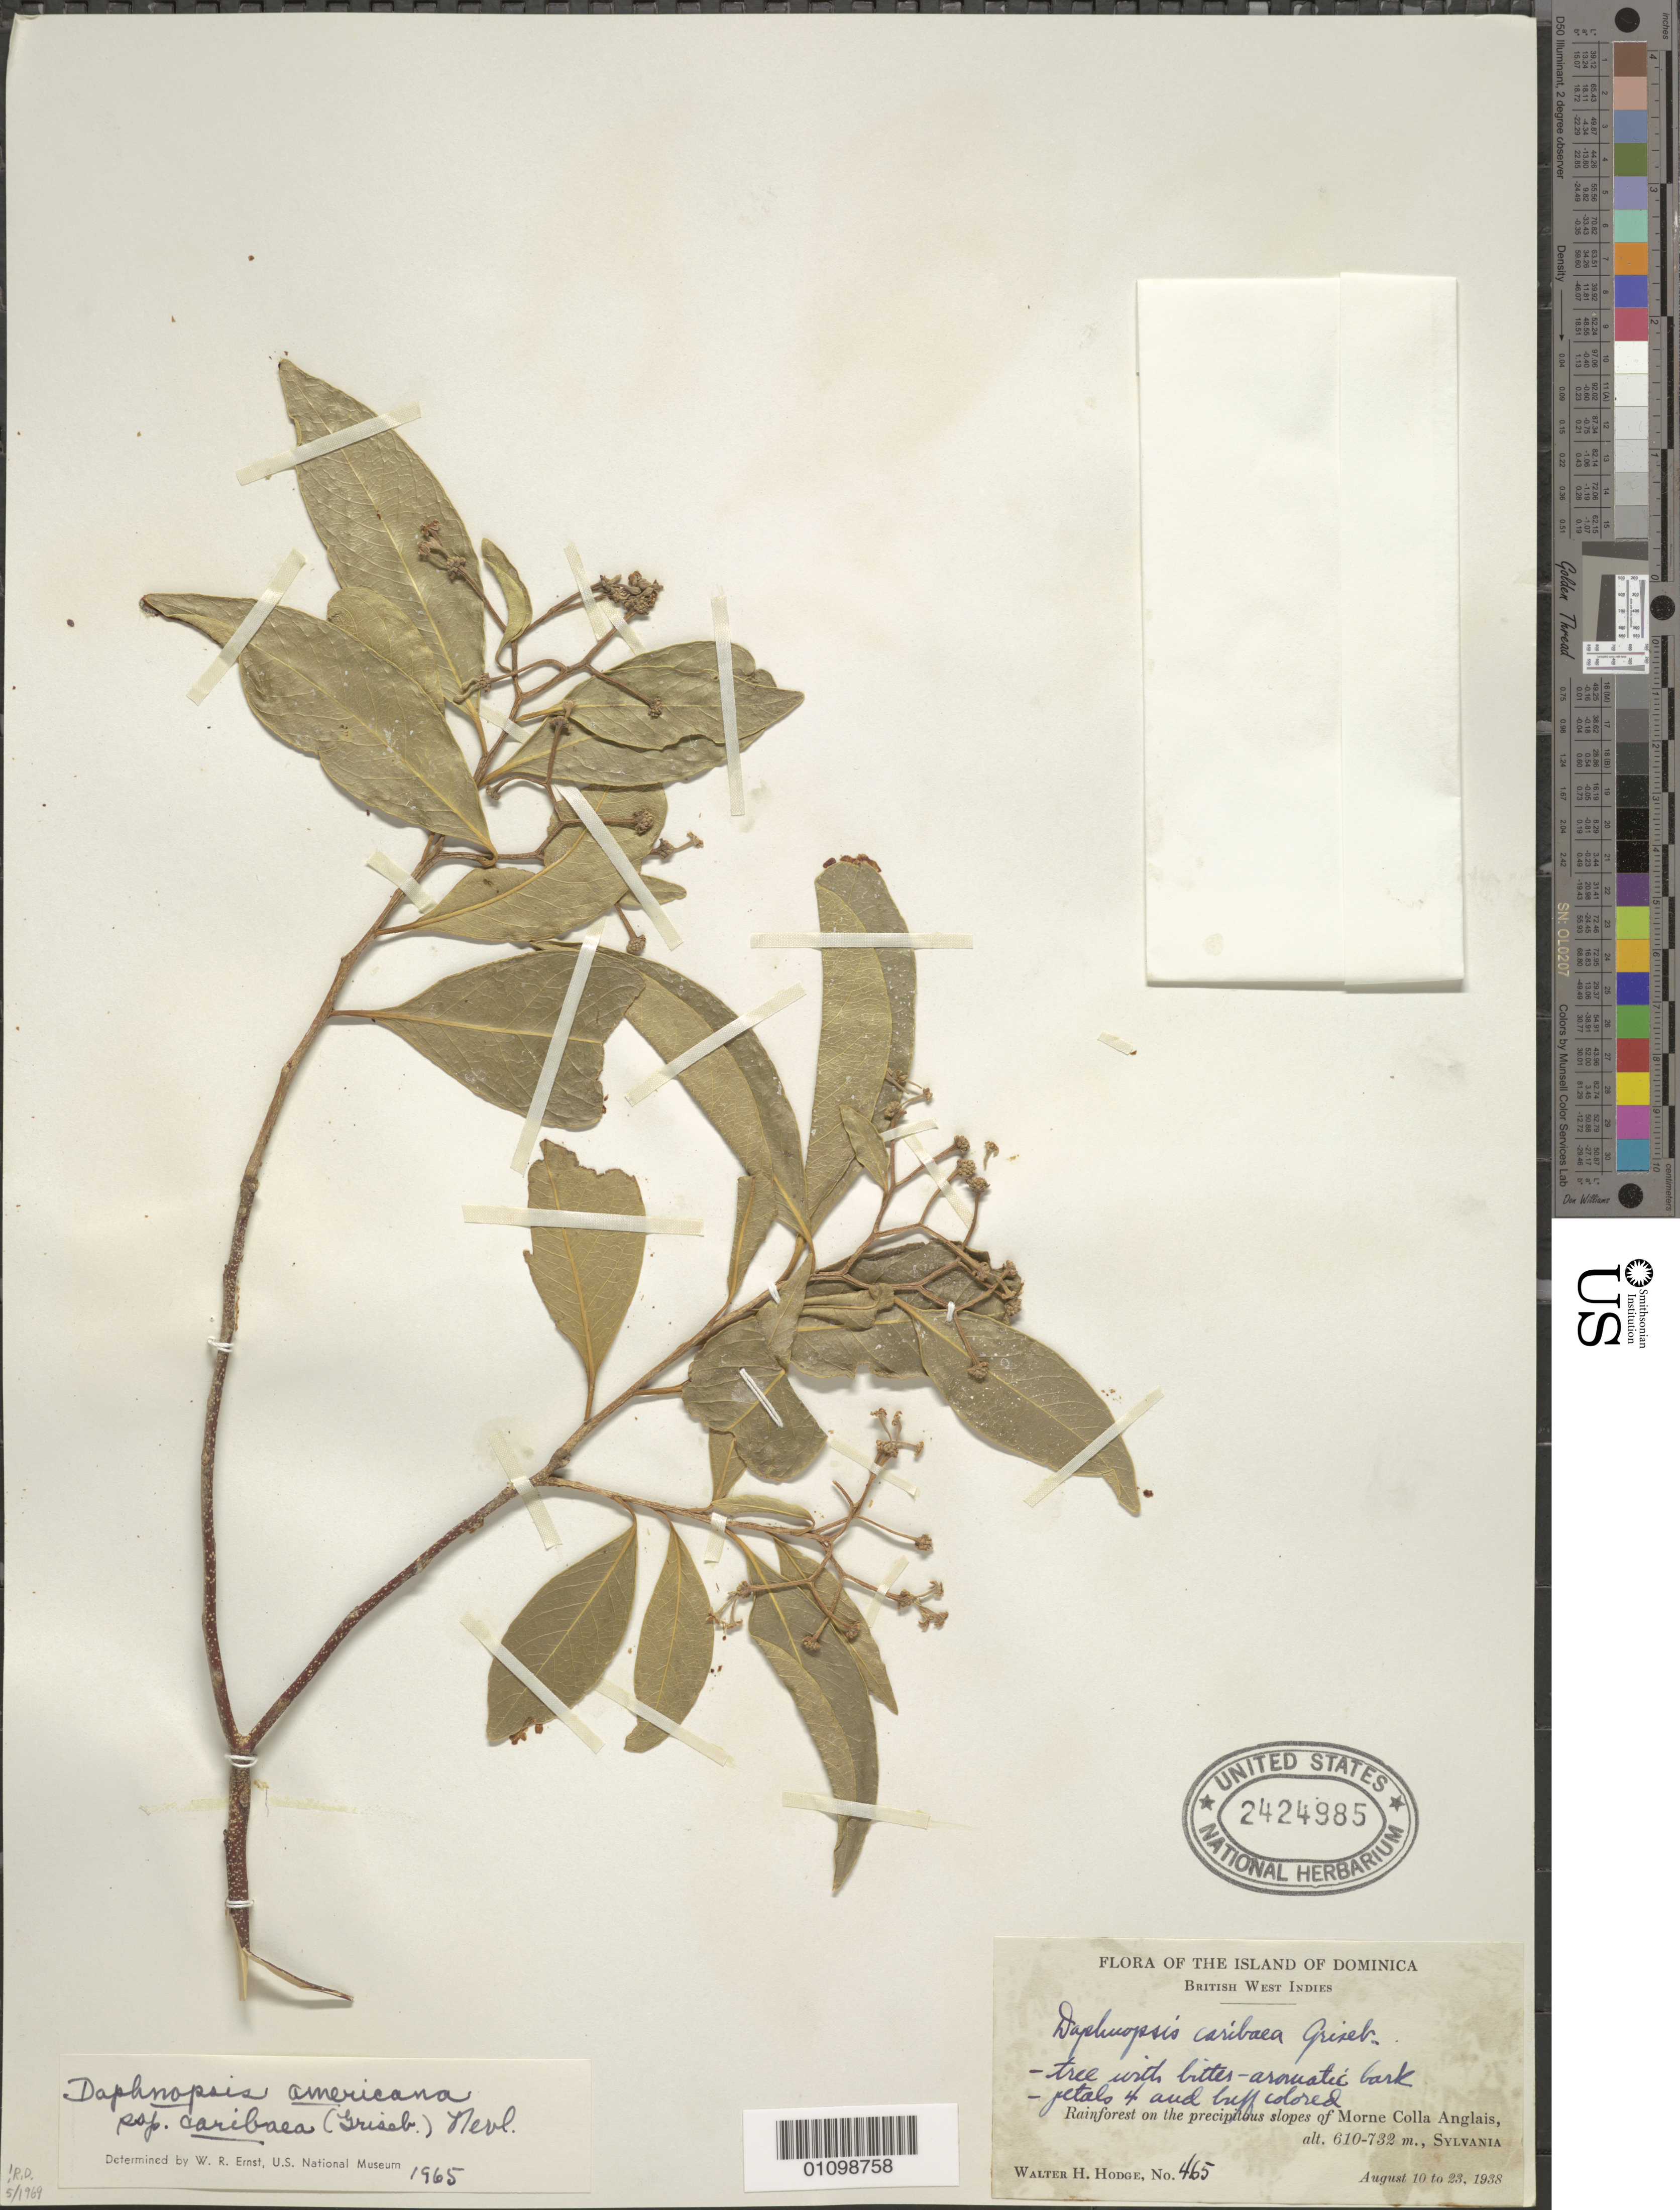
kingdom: Plantae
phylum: Tracheophyta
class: Magnoliopsida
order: Malvales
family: Thymelaeaceae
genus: Daphnopsis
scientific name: Daphnopsis americana subsp. caribaea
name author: (Griseb.) Nevling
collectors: W. Hodge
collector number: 465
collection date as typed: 10 Aug 1938 to 23 Aug 1938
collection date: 1938-08-10/1938-08-23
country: Dominica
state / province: St. David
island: Dominica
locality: Rainforest on the precipitous slopes of Morne Colla Anglais, Sylvania.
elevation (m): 610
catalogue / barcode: US 2424985